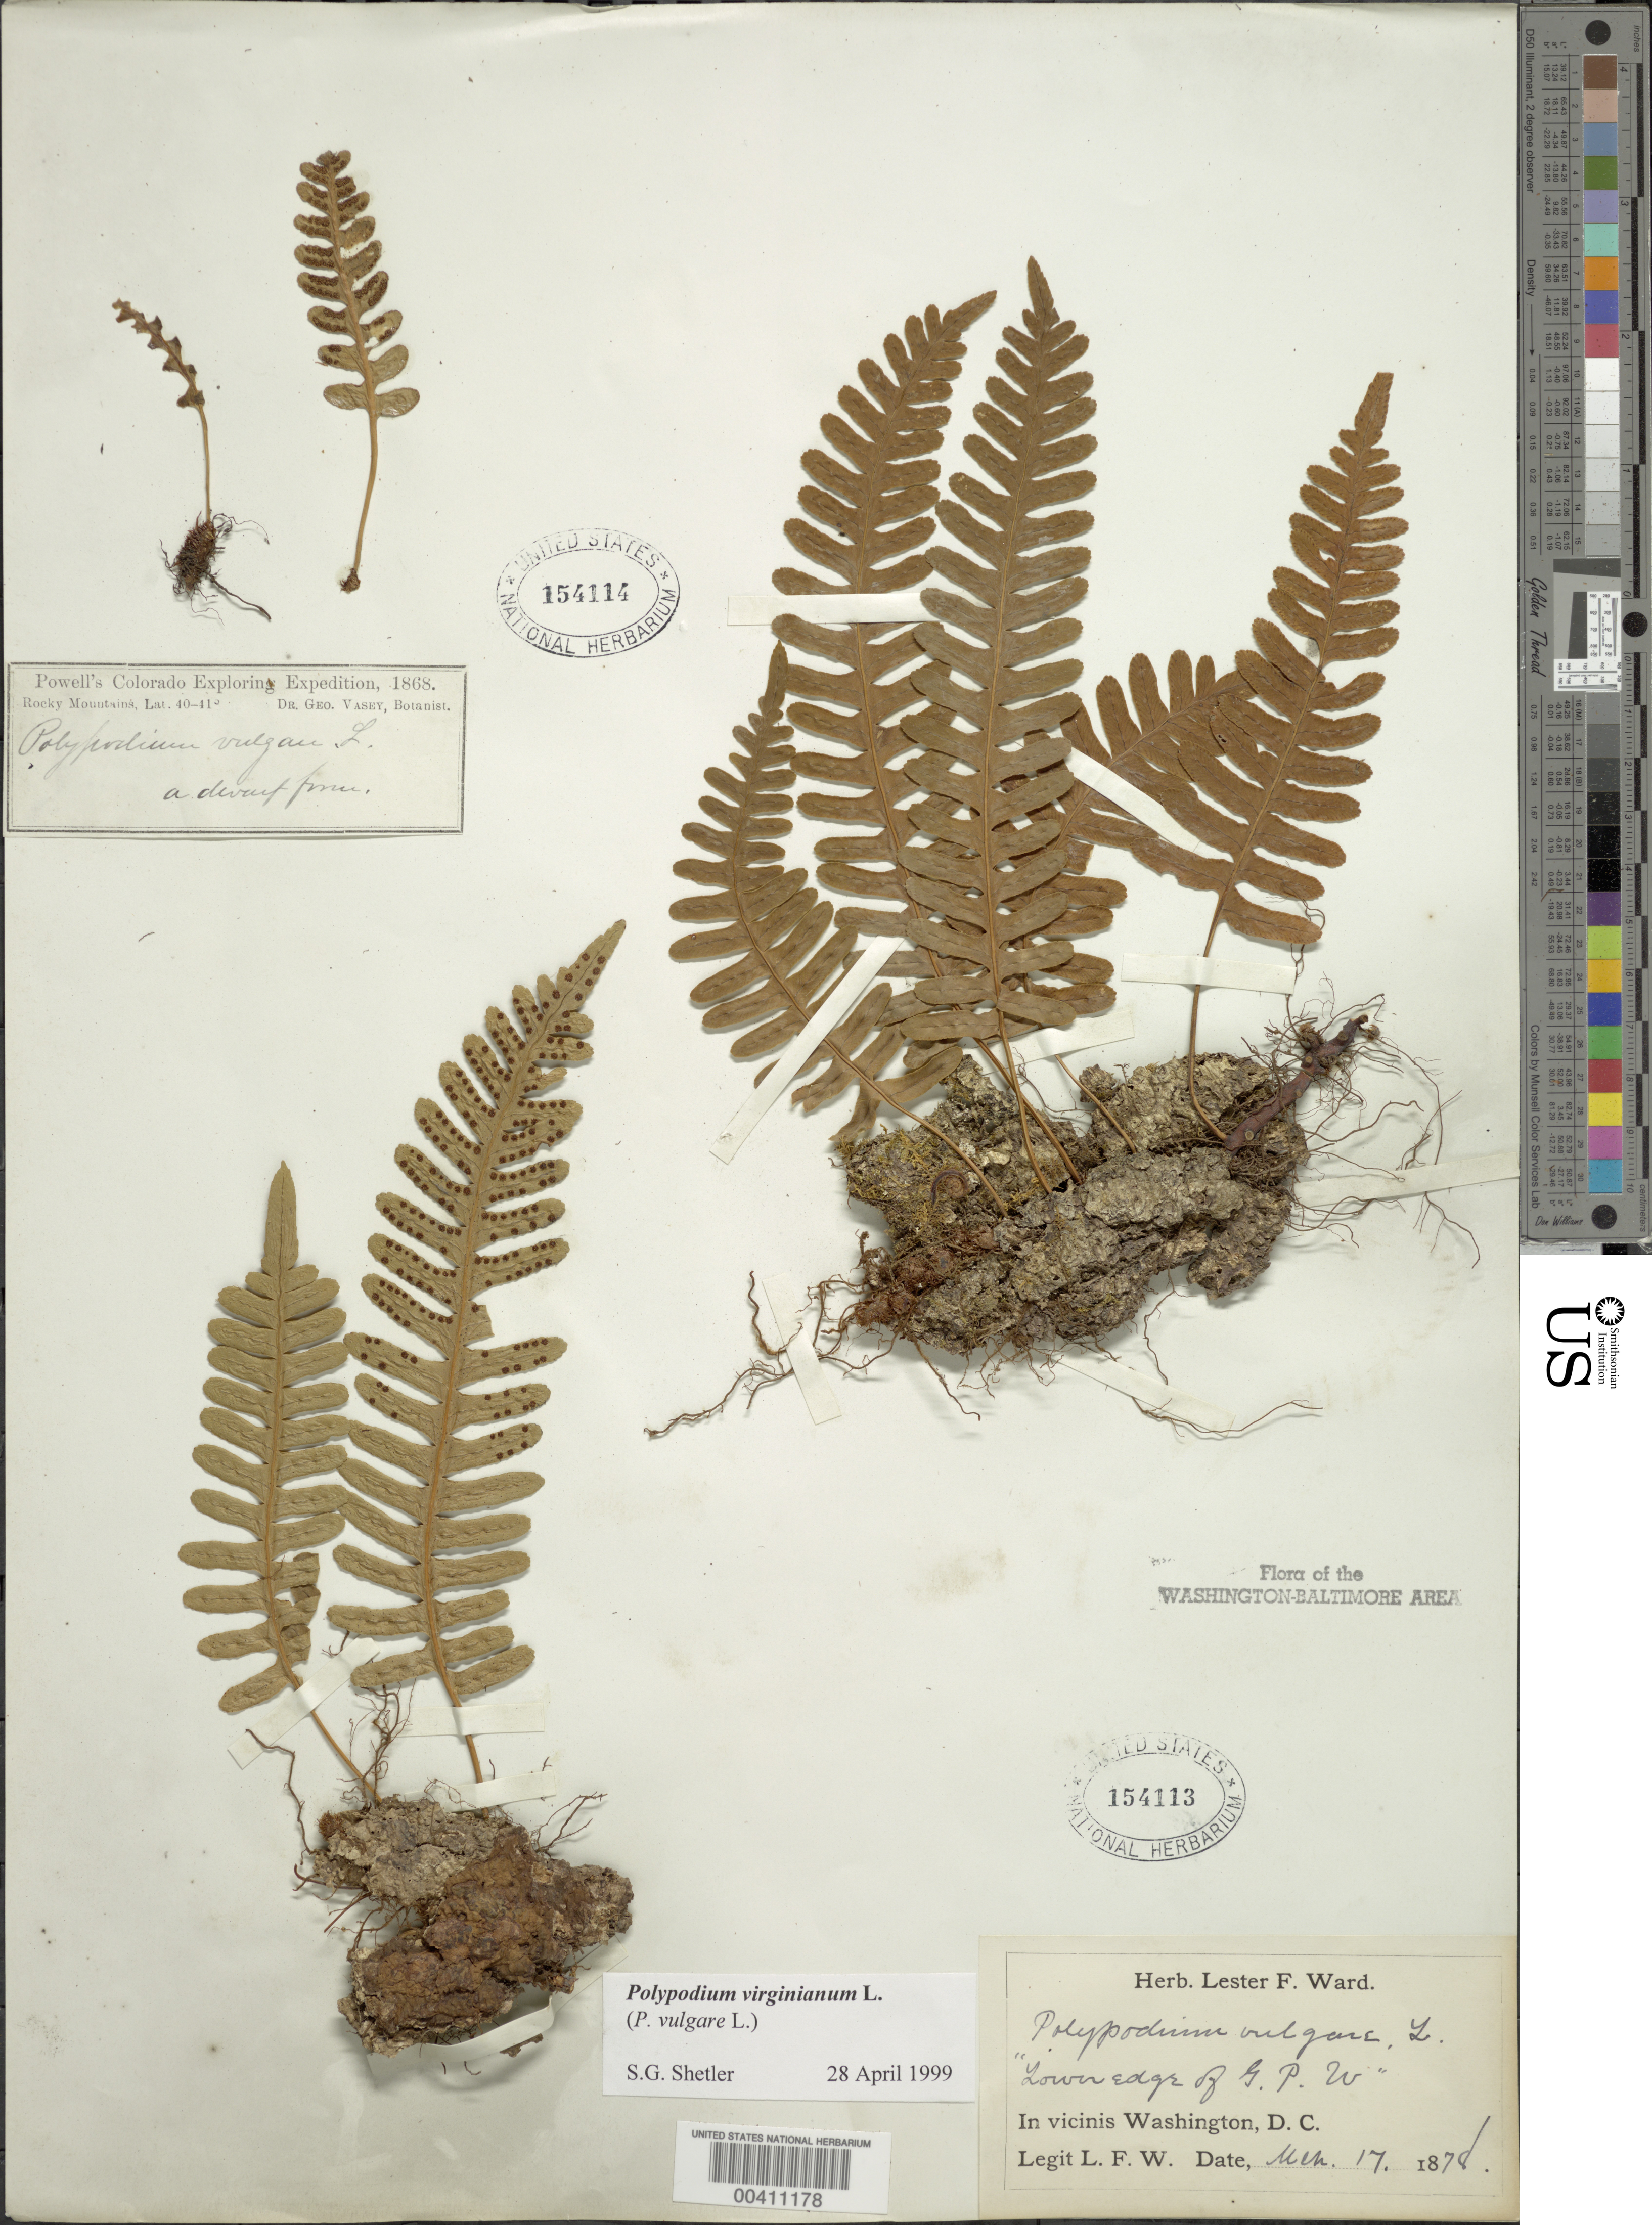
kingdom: Plantae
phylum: Tracheophyta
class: Polypodiopsida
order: Polypodiales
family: Polypodiaceae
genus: Polypodium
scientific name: Polypodium virginianum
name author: L.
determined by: Shetler, Stanwyn G., (US), NMNH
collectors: L. F. Ward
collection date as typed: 17 Mar 1878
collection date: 1878-03-17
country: United States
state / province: District of Columbia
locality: Lower edge of G.P.W. DC vicinity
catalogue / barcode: US 154113